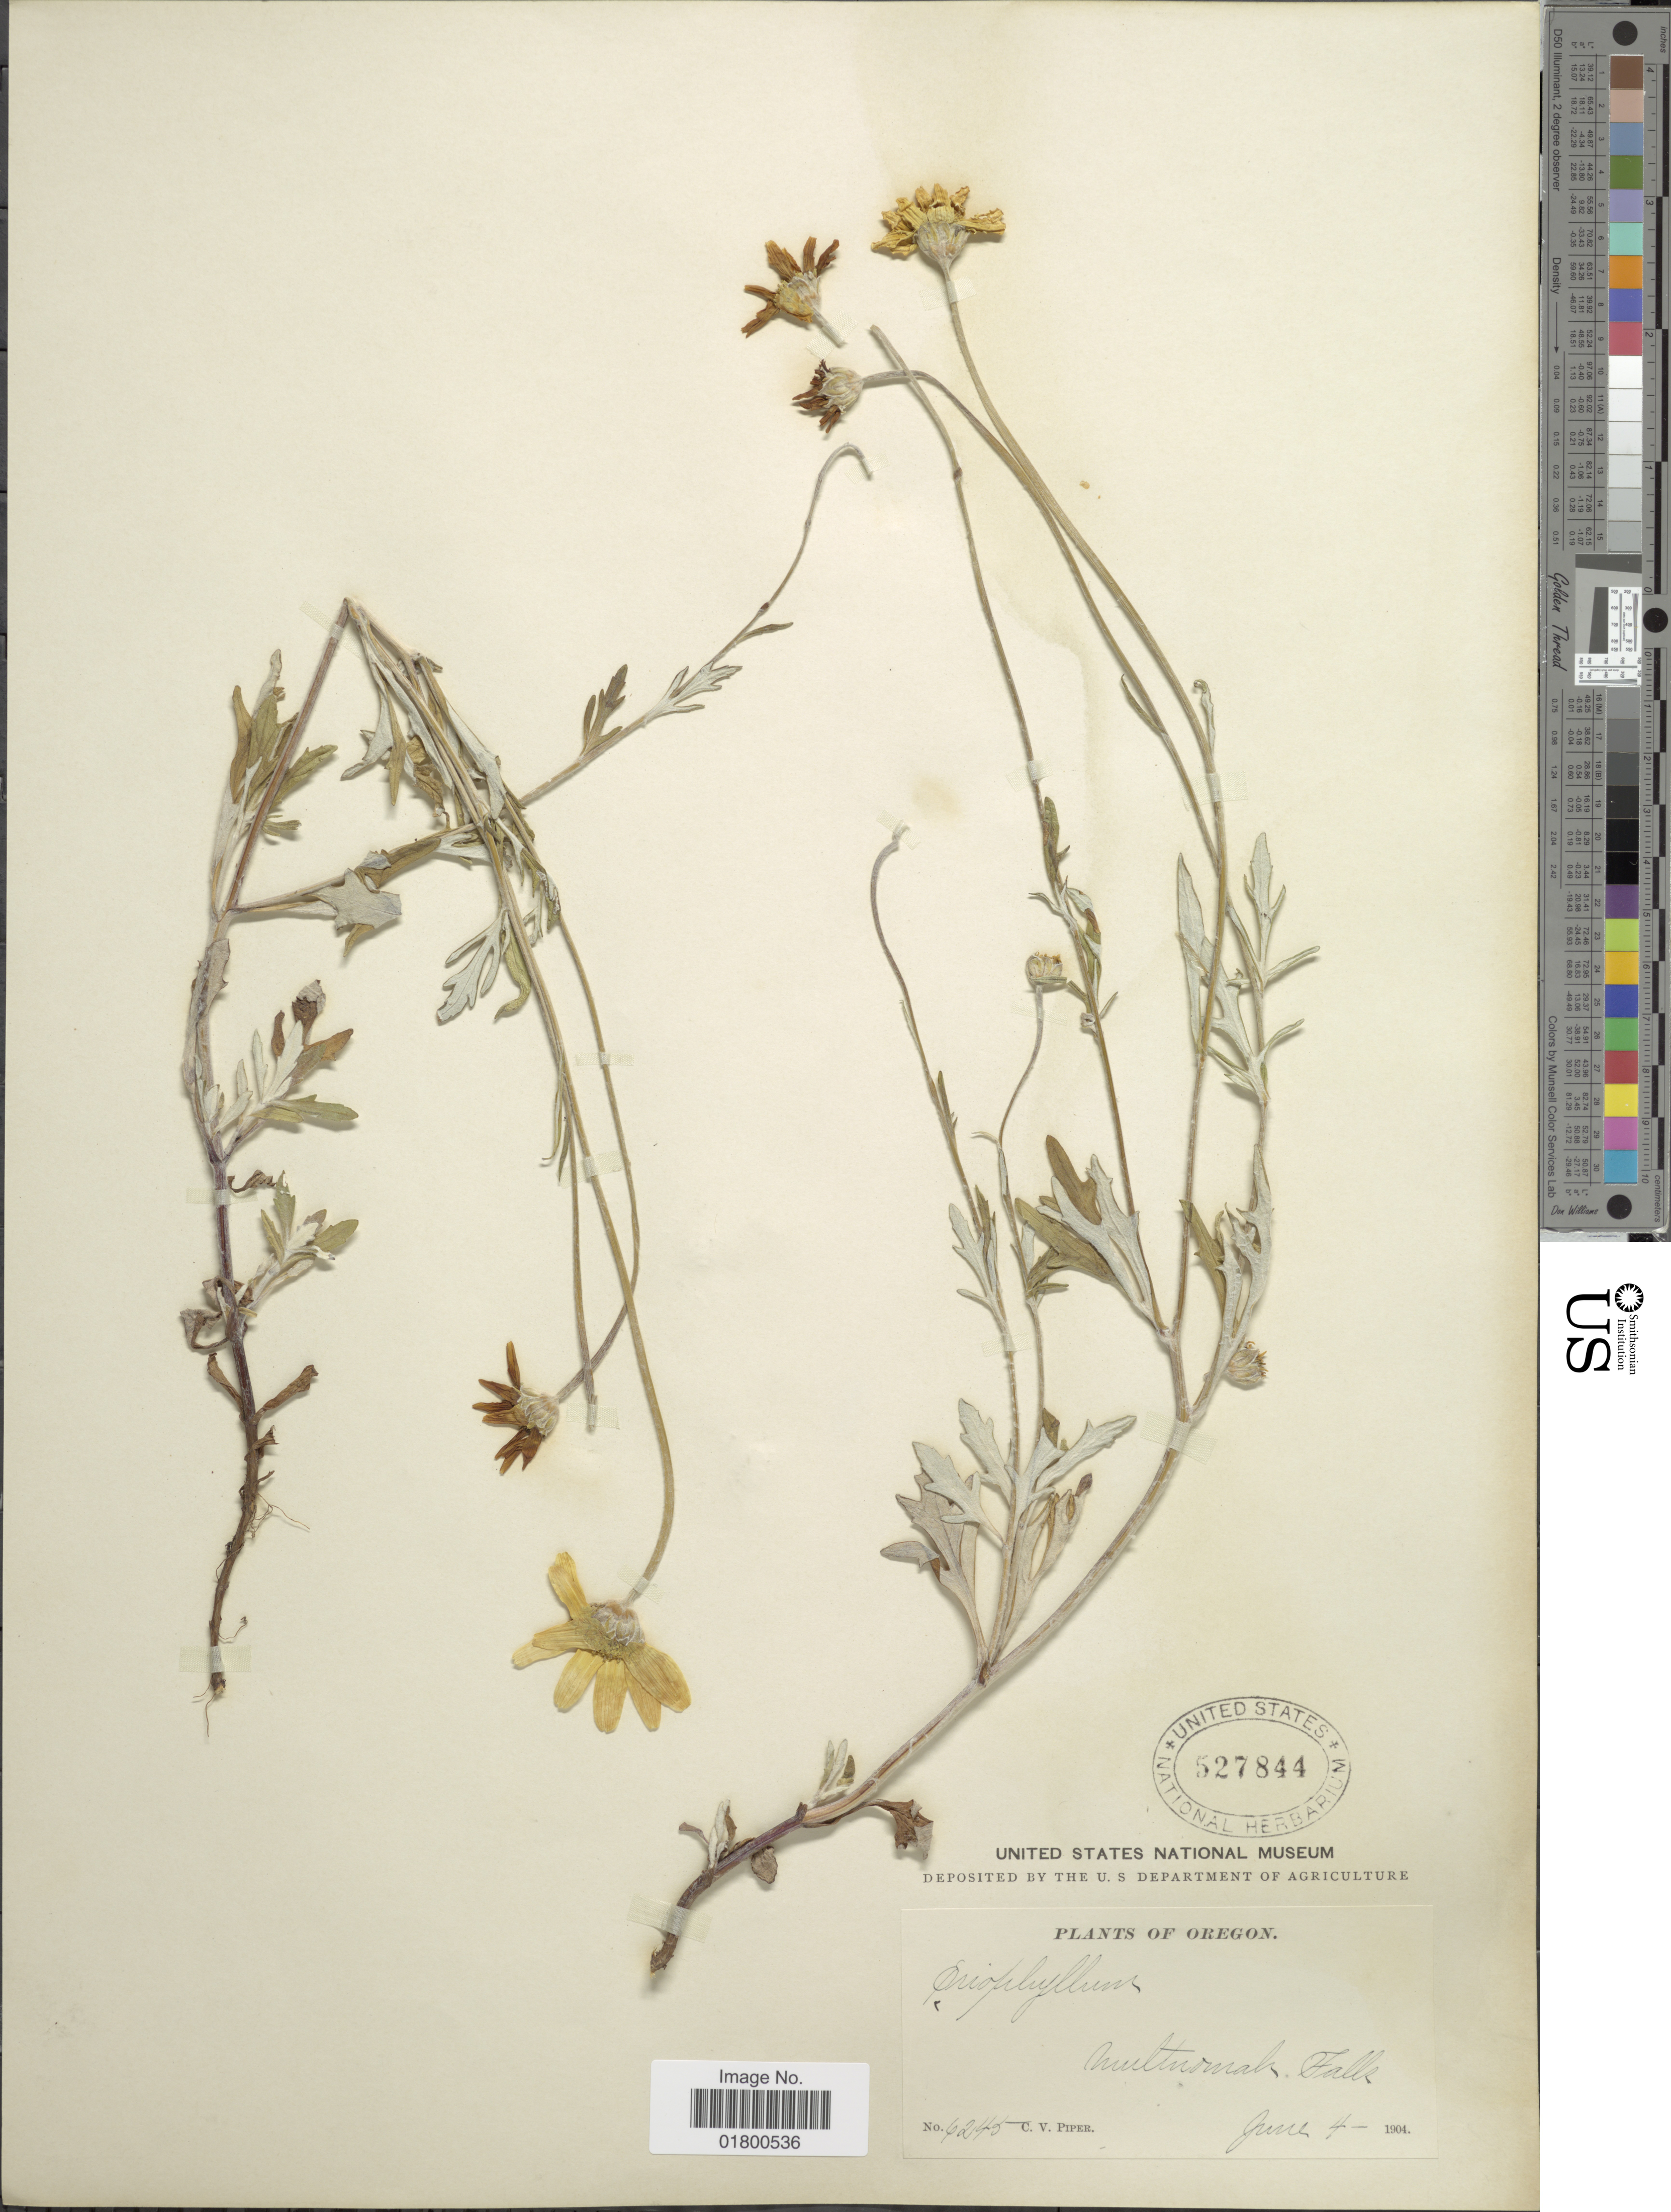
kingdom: Plantae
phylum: Tracheophyta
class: Magnoliopsida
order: Asterales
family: Asteraceae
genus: Eriophyllum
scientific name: Eriophyllum superbum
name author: Rydb.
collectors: C. V. Piper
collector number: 6245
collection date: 1904-06-04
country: United States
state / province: Oregon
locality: Multnomah Falls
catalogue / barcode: US 527844